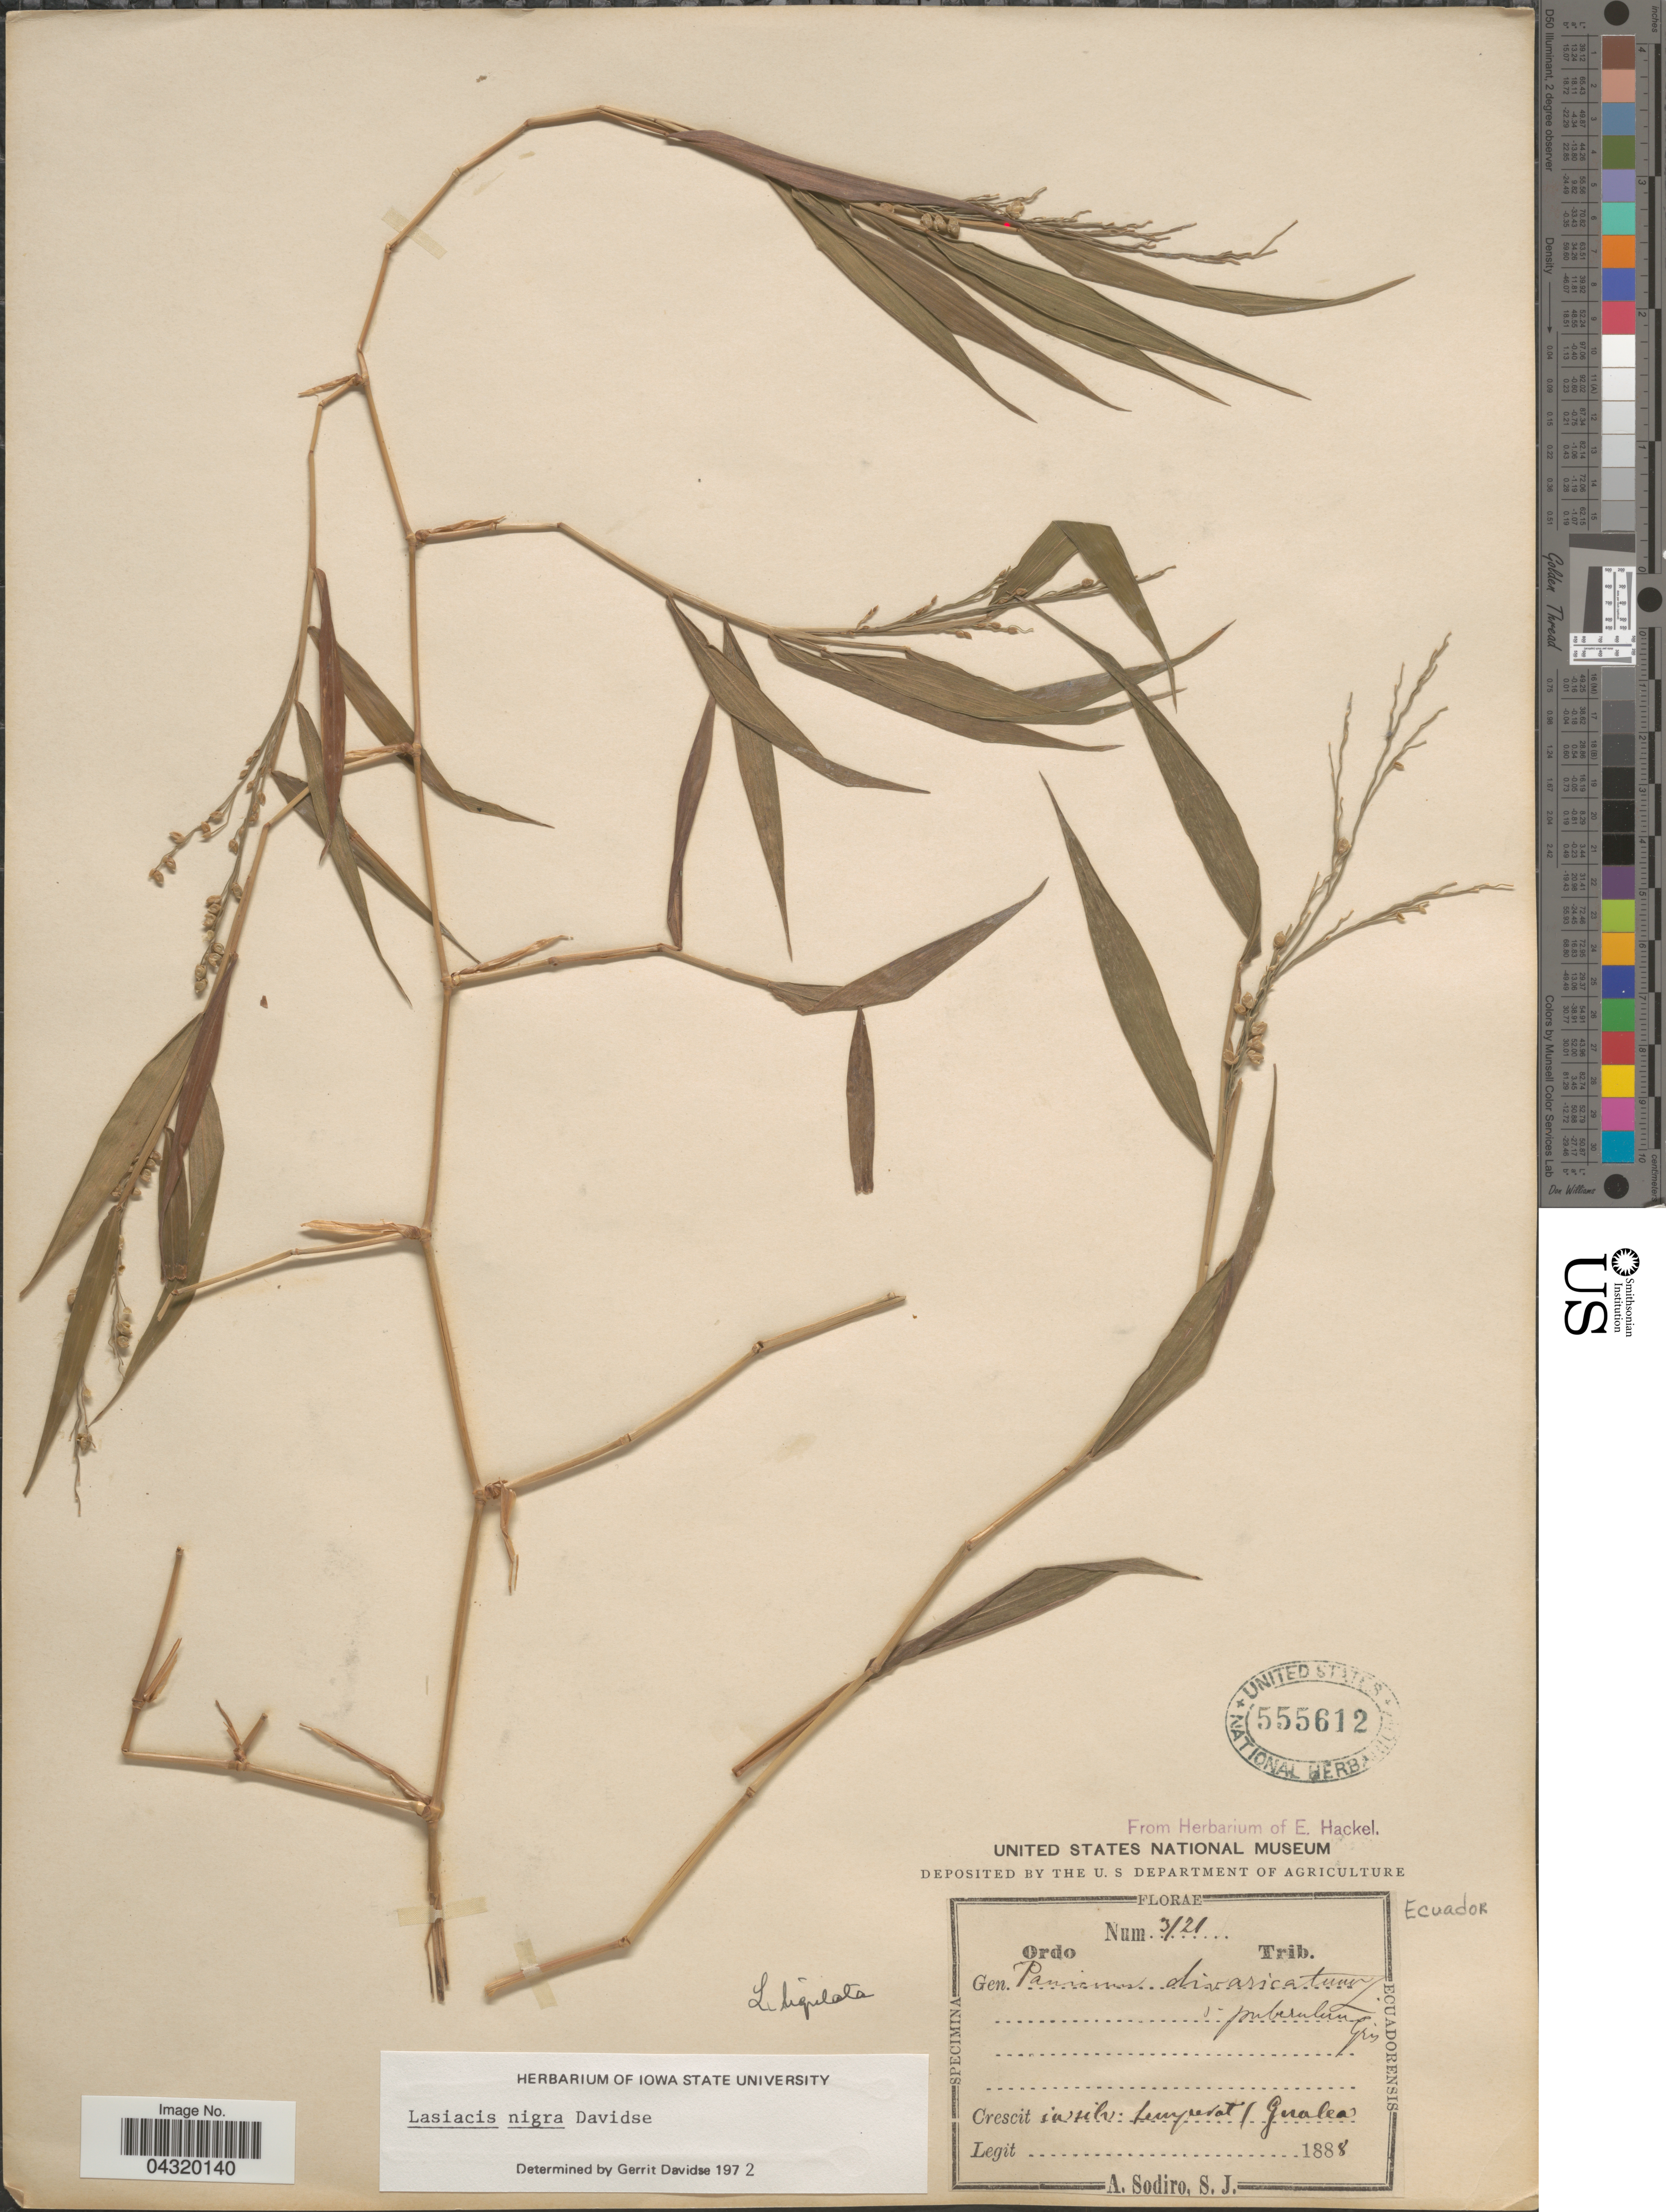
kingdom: Plantae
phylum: Tracheophyta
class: Liliopsida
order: Poales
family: Poaceae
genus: Lasiacis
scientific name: Lasiacis nigra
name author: Davidse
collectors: A. Sodiro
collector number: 3121*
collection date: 1888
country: Ecuador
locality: Crescit in silv. temperat. Gualea.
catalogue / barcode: US 555612